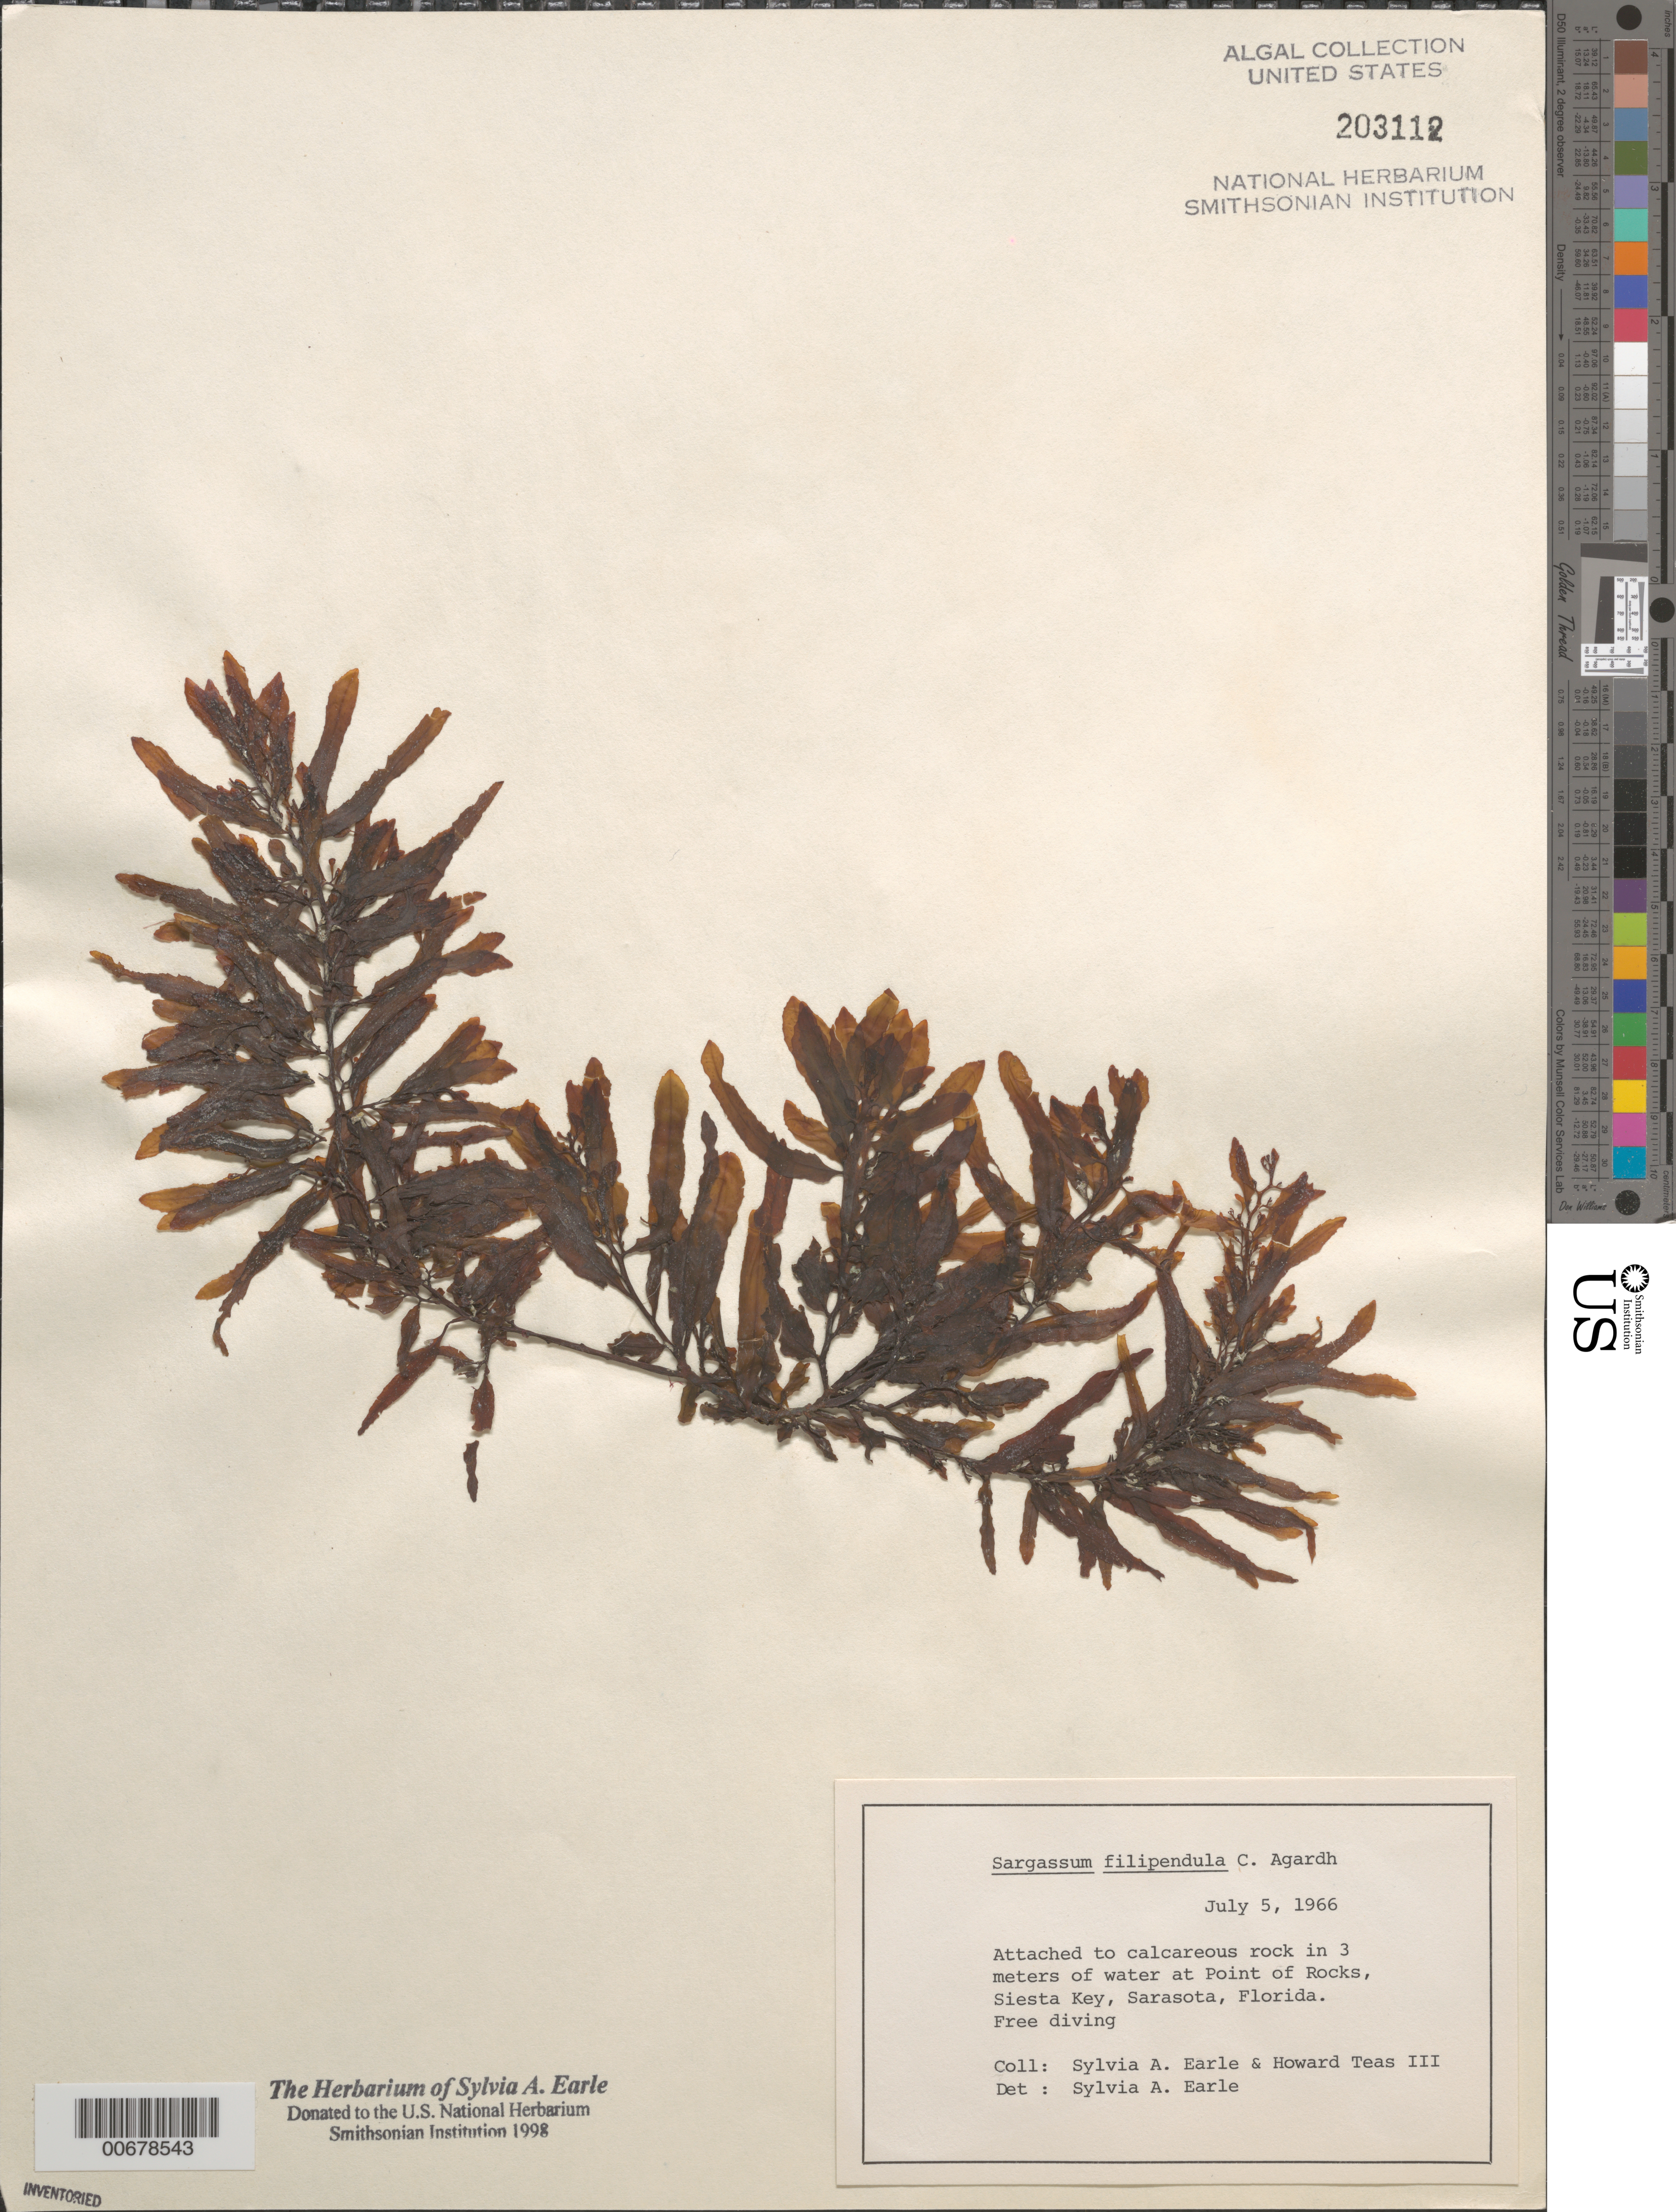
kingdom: Chromista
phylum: Ochrophyta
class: Phaeophyceae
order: Fucales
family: Sargassaceae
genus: Sargassum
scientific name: Sargassum filipendula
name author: C. Agardh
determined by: Earle, S. A.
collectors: S. A. Earle & H. Teas III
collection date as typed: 05 Jul 1966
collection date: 1966-07-05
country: United States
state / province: Florida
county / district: Sarasota County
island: Siesta Key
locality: Point of Rocks, Sarasota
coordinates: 27 14.6'N, 82 32.1'W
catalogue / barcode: US 203112